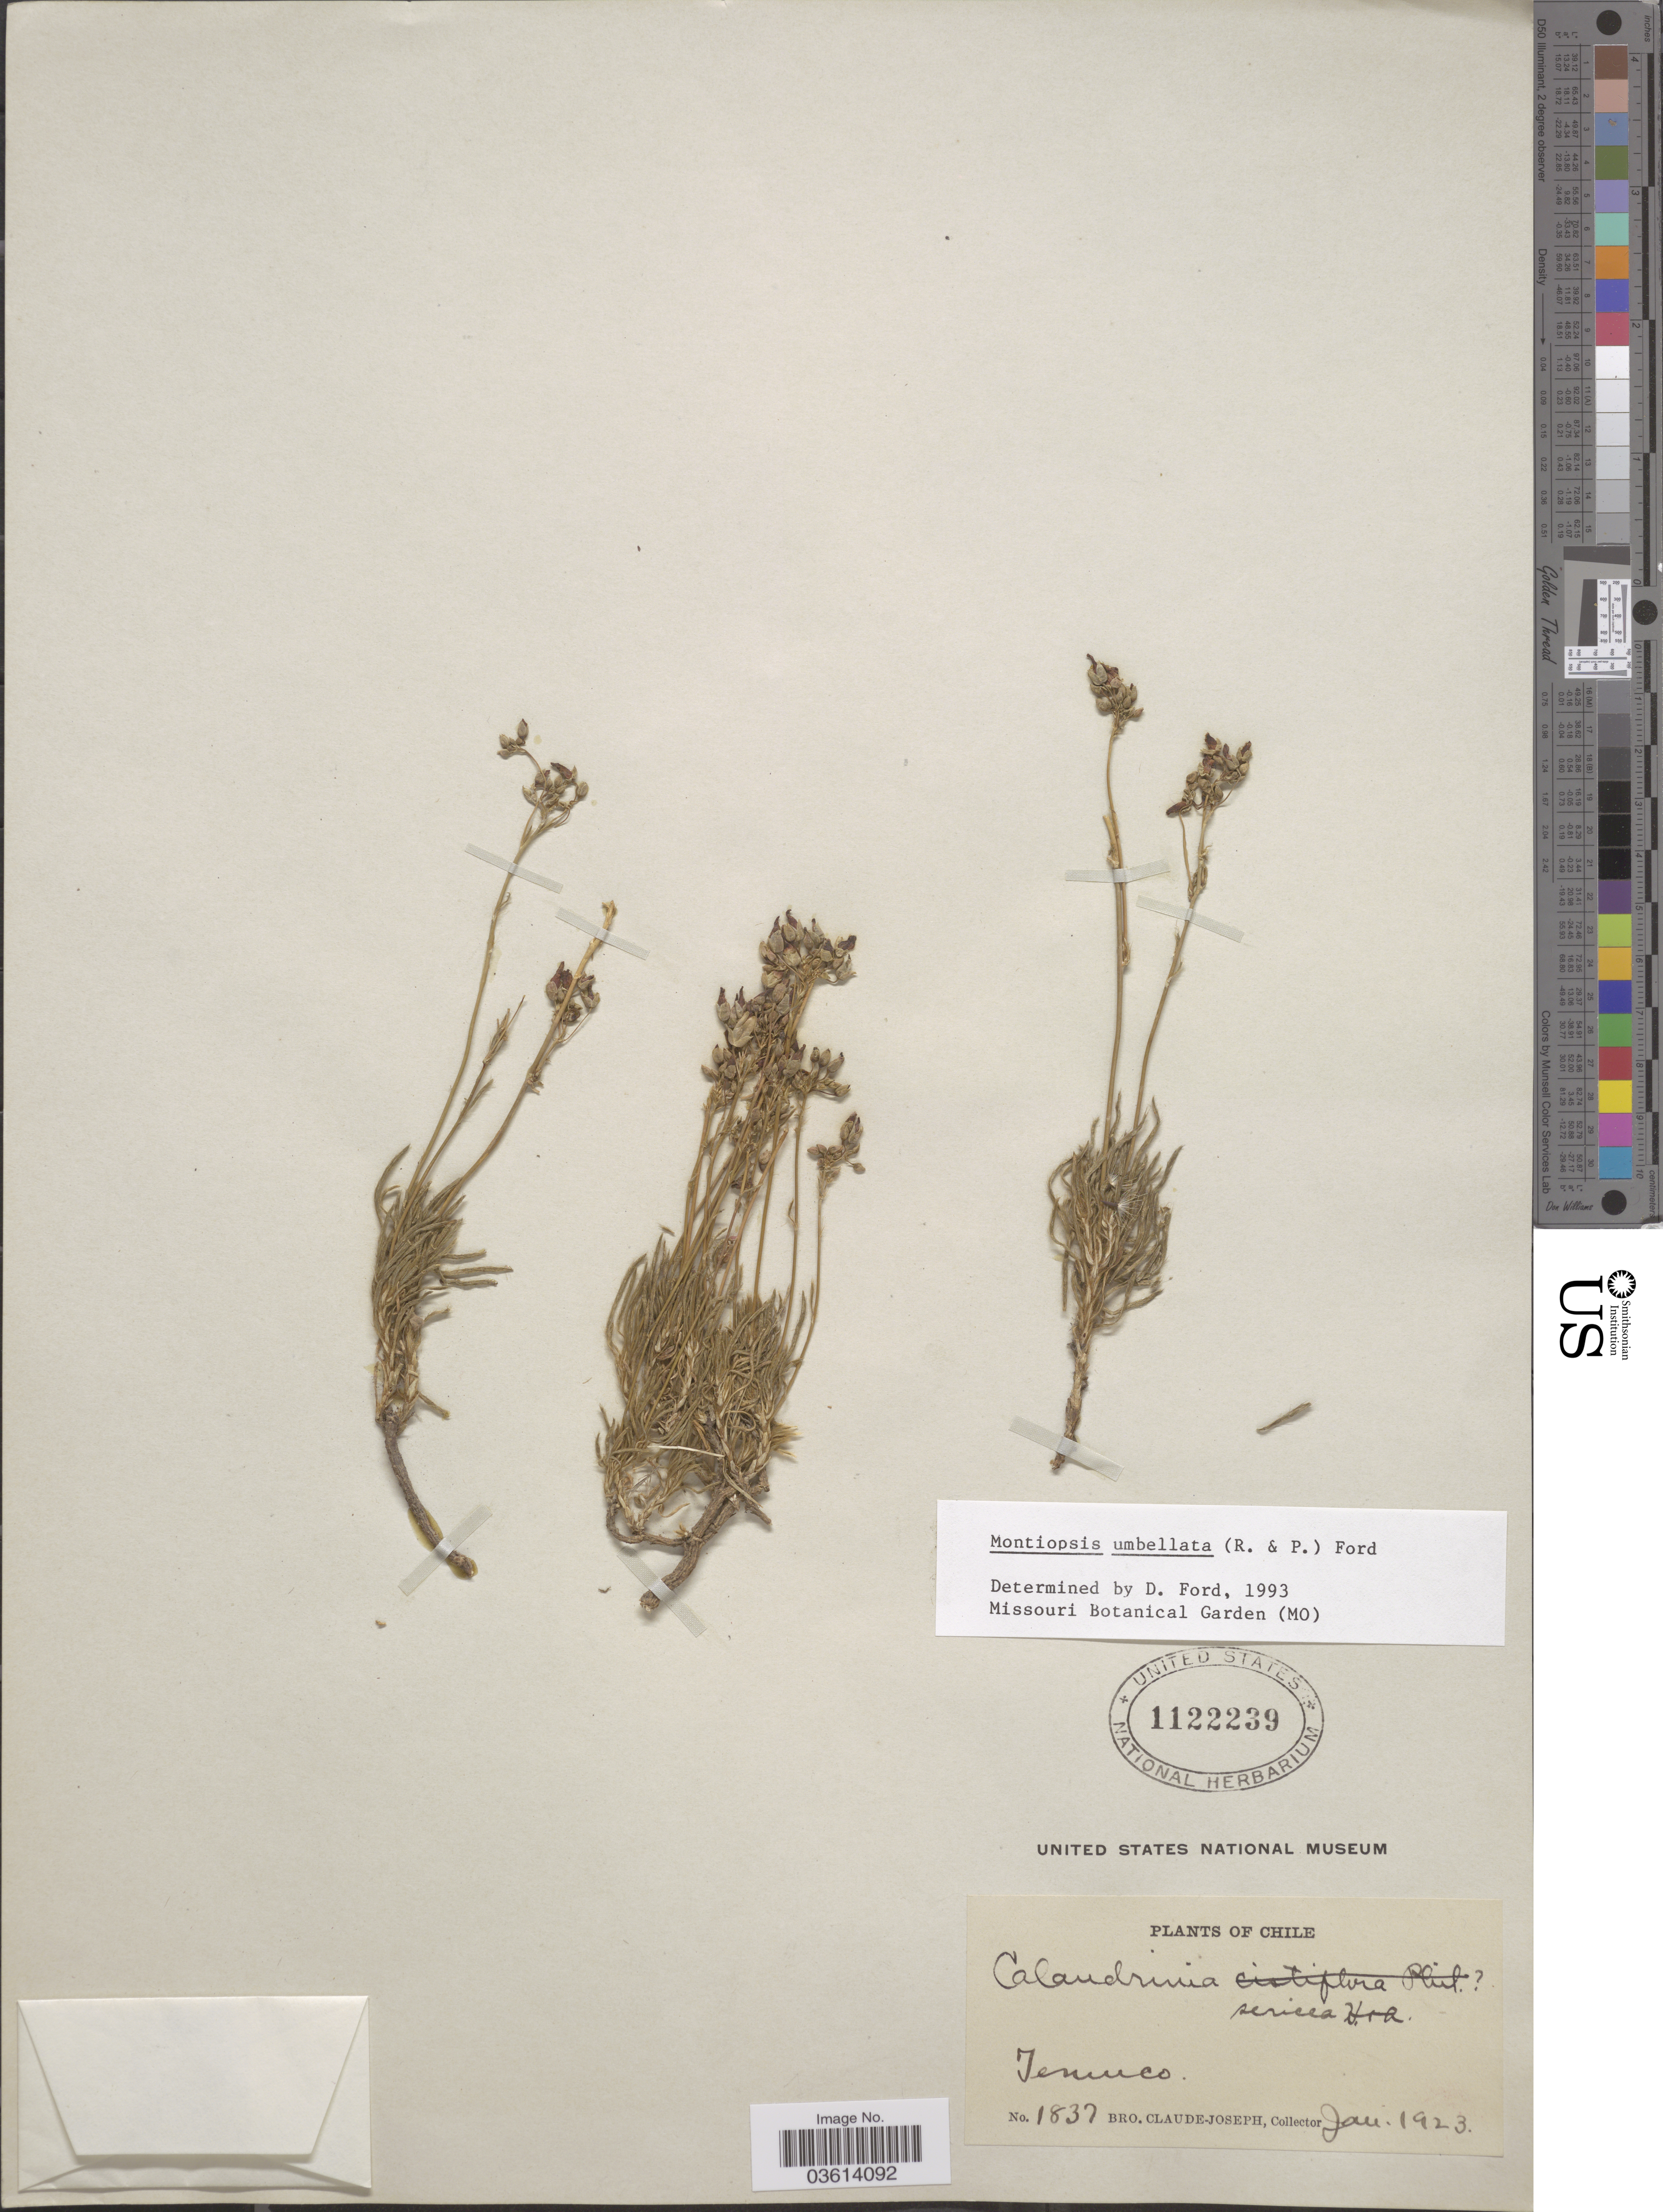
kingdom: Plantae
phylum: Tracheophyta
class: Magnoliopsida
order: Caryophyllales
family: Montiaceae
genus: Montiopsis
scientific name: Montiopsis umbellata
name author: (Ruiz & Pav.) D.I. Ford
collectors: Bro. Claude-Joseph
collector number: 1837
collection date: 1923-01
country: Chile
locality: Temuco.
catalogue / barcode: US 1122239